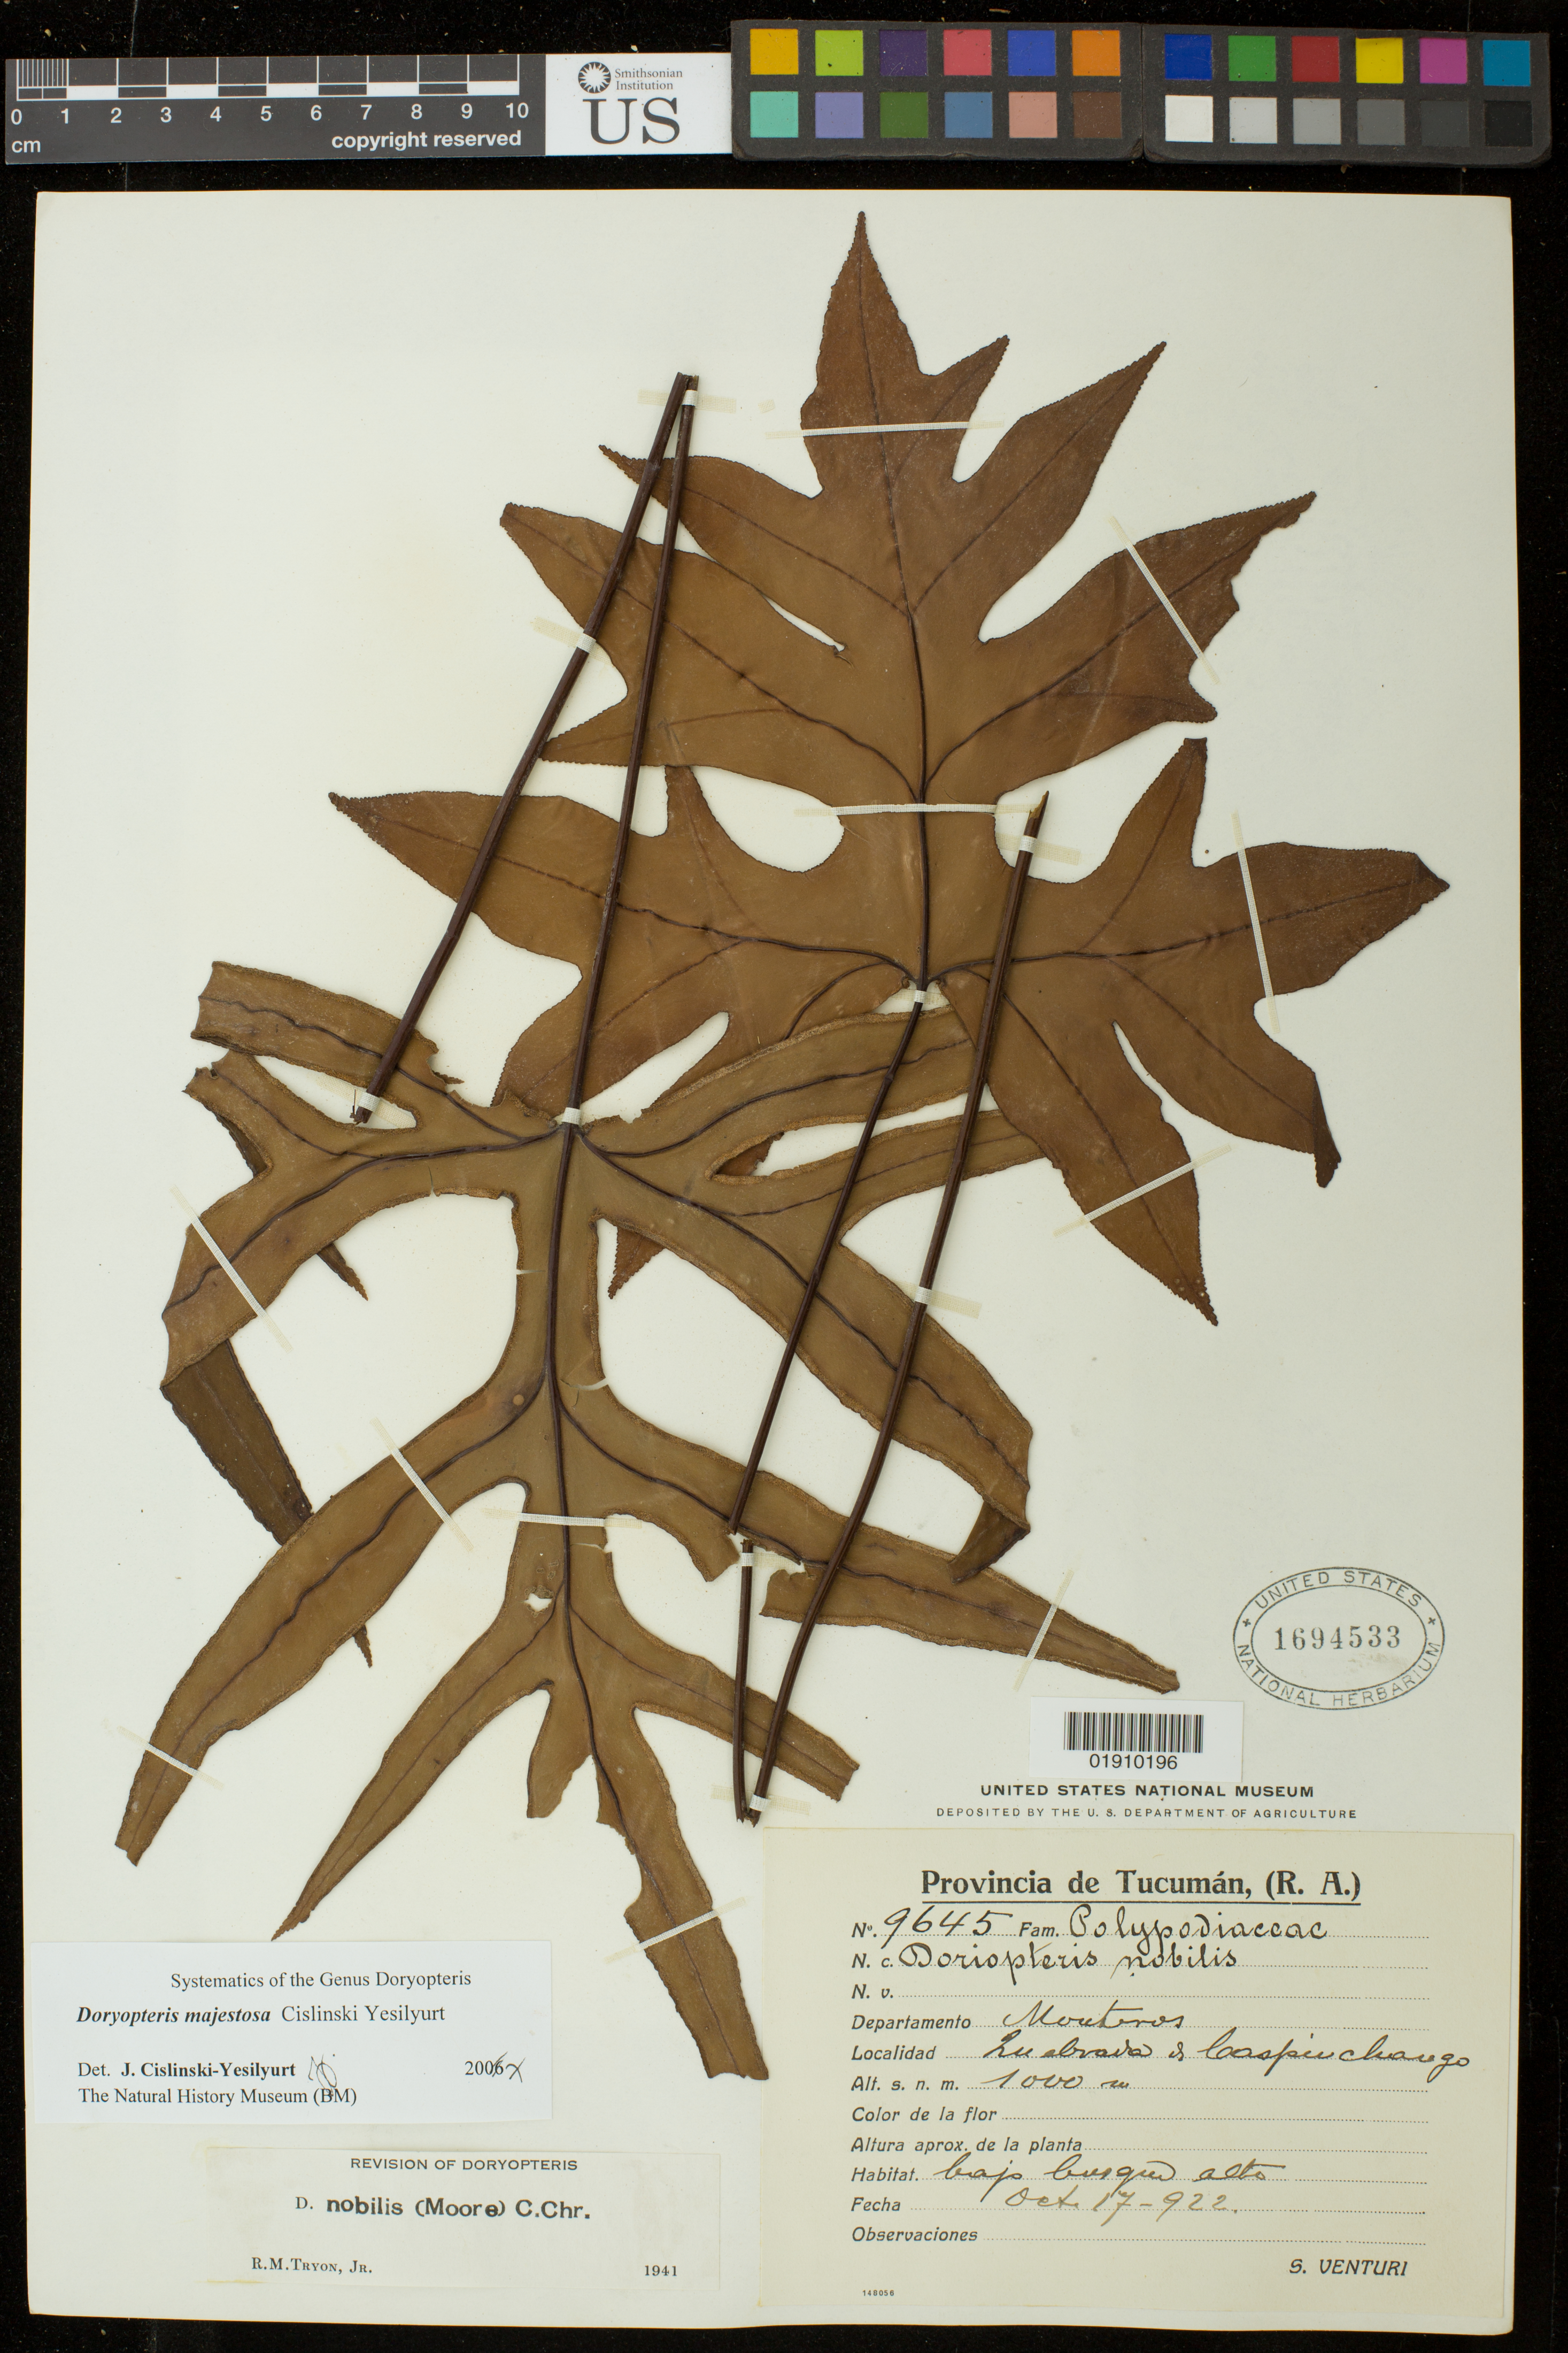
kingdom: Plantae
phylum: Tracheophyta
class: Polypodiopsida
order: Polypodiales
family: Pteridaceae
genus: Doryopteris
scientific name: Doryopteris majestosa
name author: Yesilyurt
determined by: Cislinski-Yesilyurt, J.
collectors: S. Venturi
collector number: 9645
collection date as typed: Oete 17-922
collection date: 1922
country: Argentina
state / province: Tucuman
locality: Provincia de Tucuman, Morteros(?)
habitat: Bosque alto.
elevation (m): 1000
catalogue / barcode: US 1694533